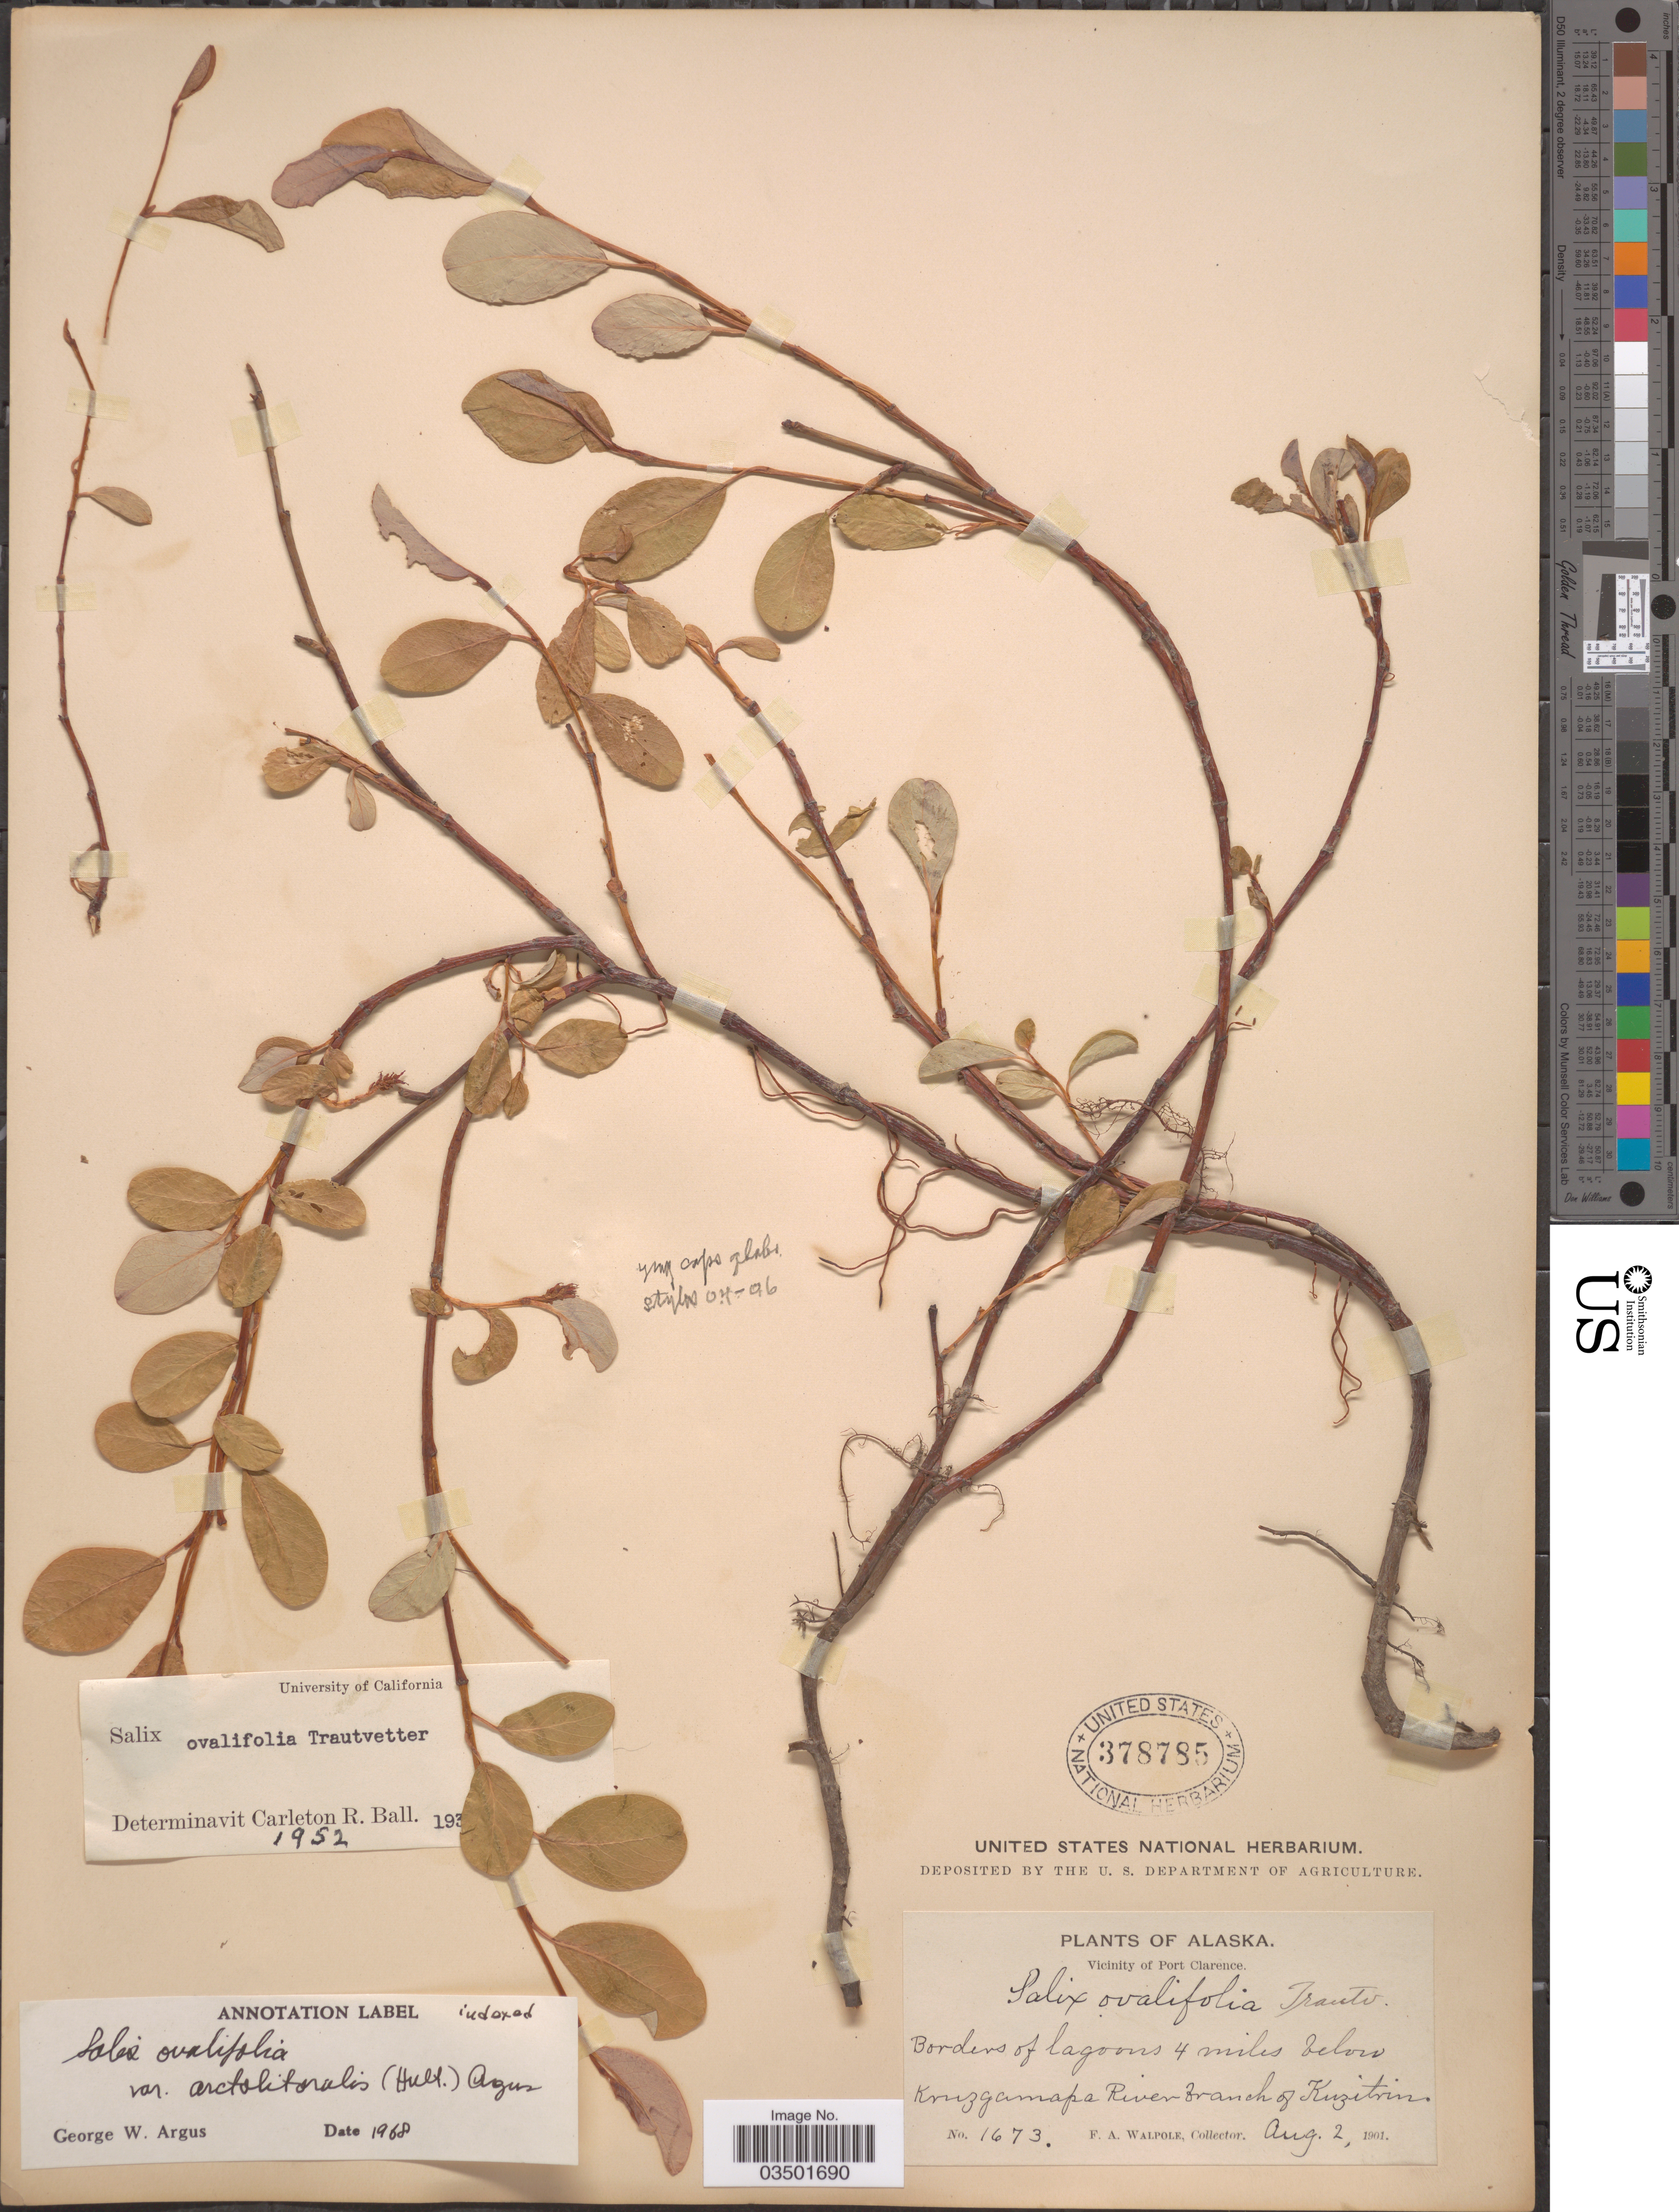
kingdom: Plantae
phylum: Tracheophyta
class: Magnoliopsida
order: Malpighiales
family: Salicaceae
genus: Salix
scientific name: Salix ovalifolia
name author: Trautv.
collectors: F. Walpole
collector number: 1673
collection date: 1901-08-02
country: United States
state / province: Alaska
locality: Vicinity of Port Clarence. Borders of lagoons 4 miles below Kruzgamapa River branch of Kuzitrin.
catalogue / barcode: US 378785